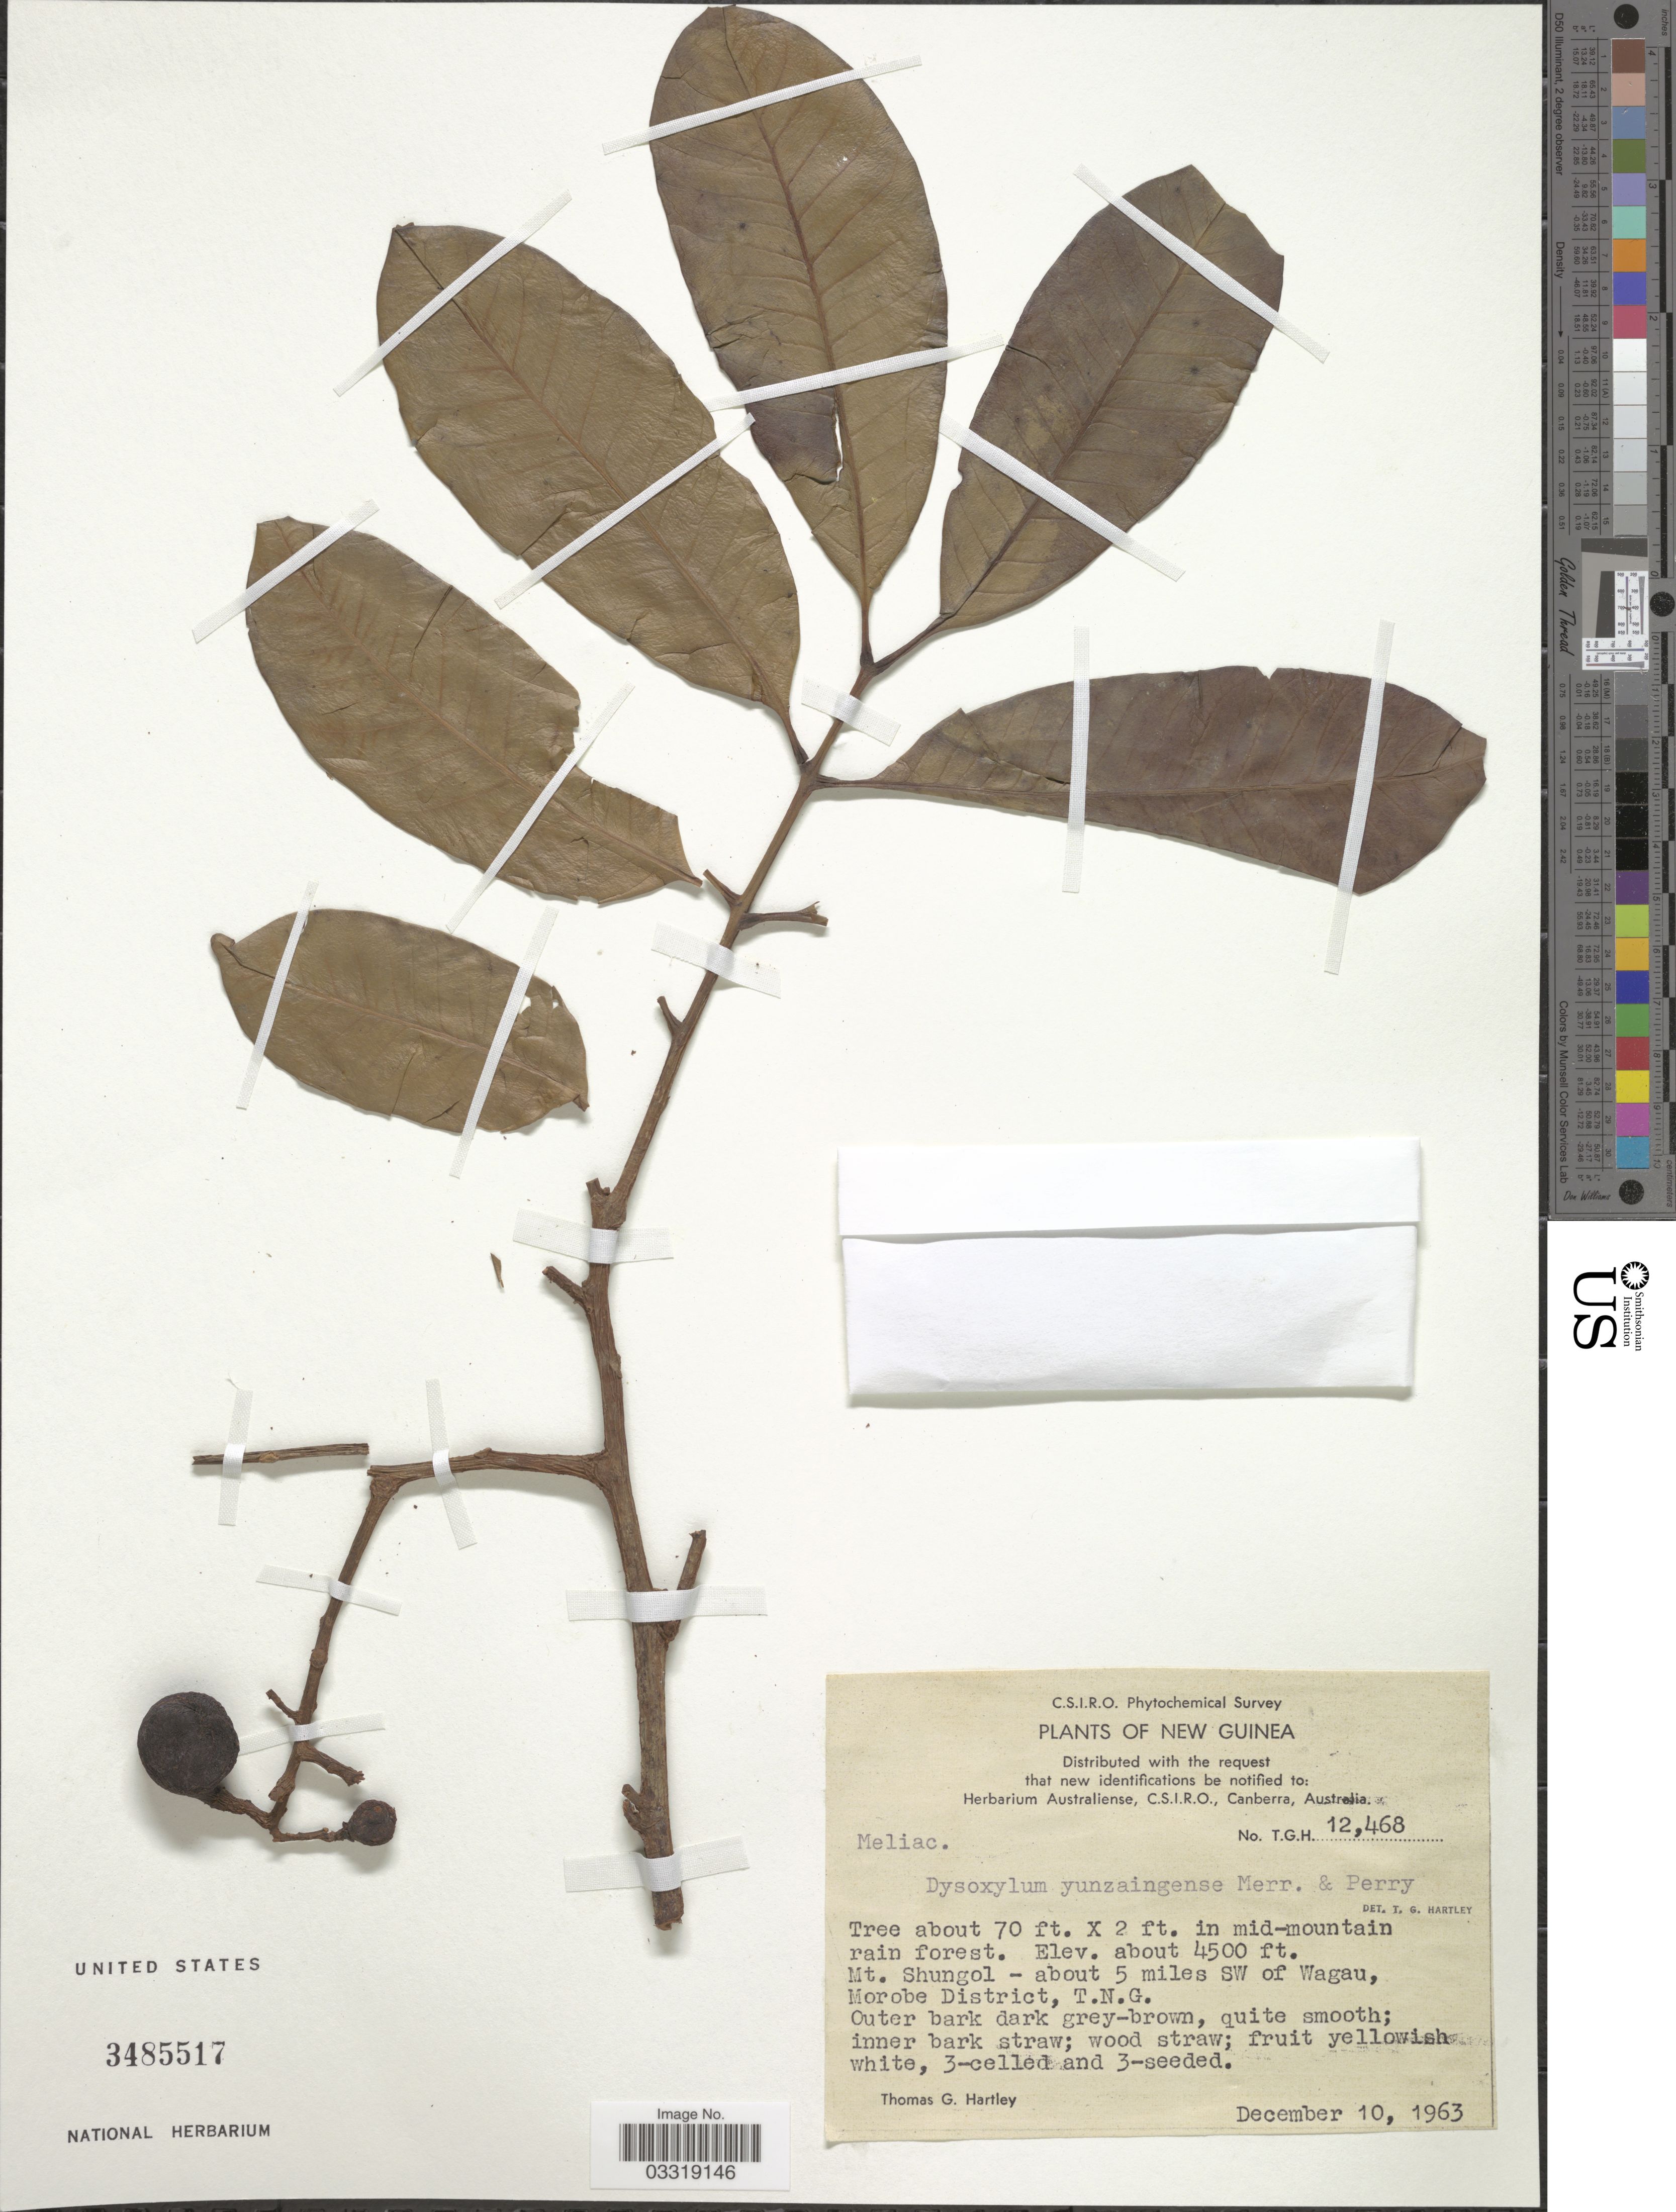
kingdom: Plantae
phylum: Tracheophyta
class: Magnoliopsida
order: Sapindales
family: Meliaceae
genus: Pseudocarapa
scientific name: Pseudocarapa yunzaingensis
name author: (Merr. & L.M. Perry) Mabb.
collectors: T. G. Hartley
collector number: TGH 12468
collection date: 1963-12-10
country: Papua New Guinea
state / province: Morobe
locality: New Guinea. Mt. Shungol - about 5 miles SW of Wagau, Morobe District, T.N.G.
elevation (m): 1372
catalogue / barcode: US 3485517